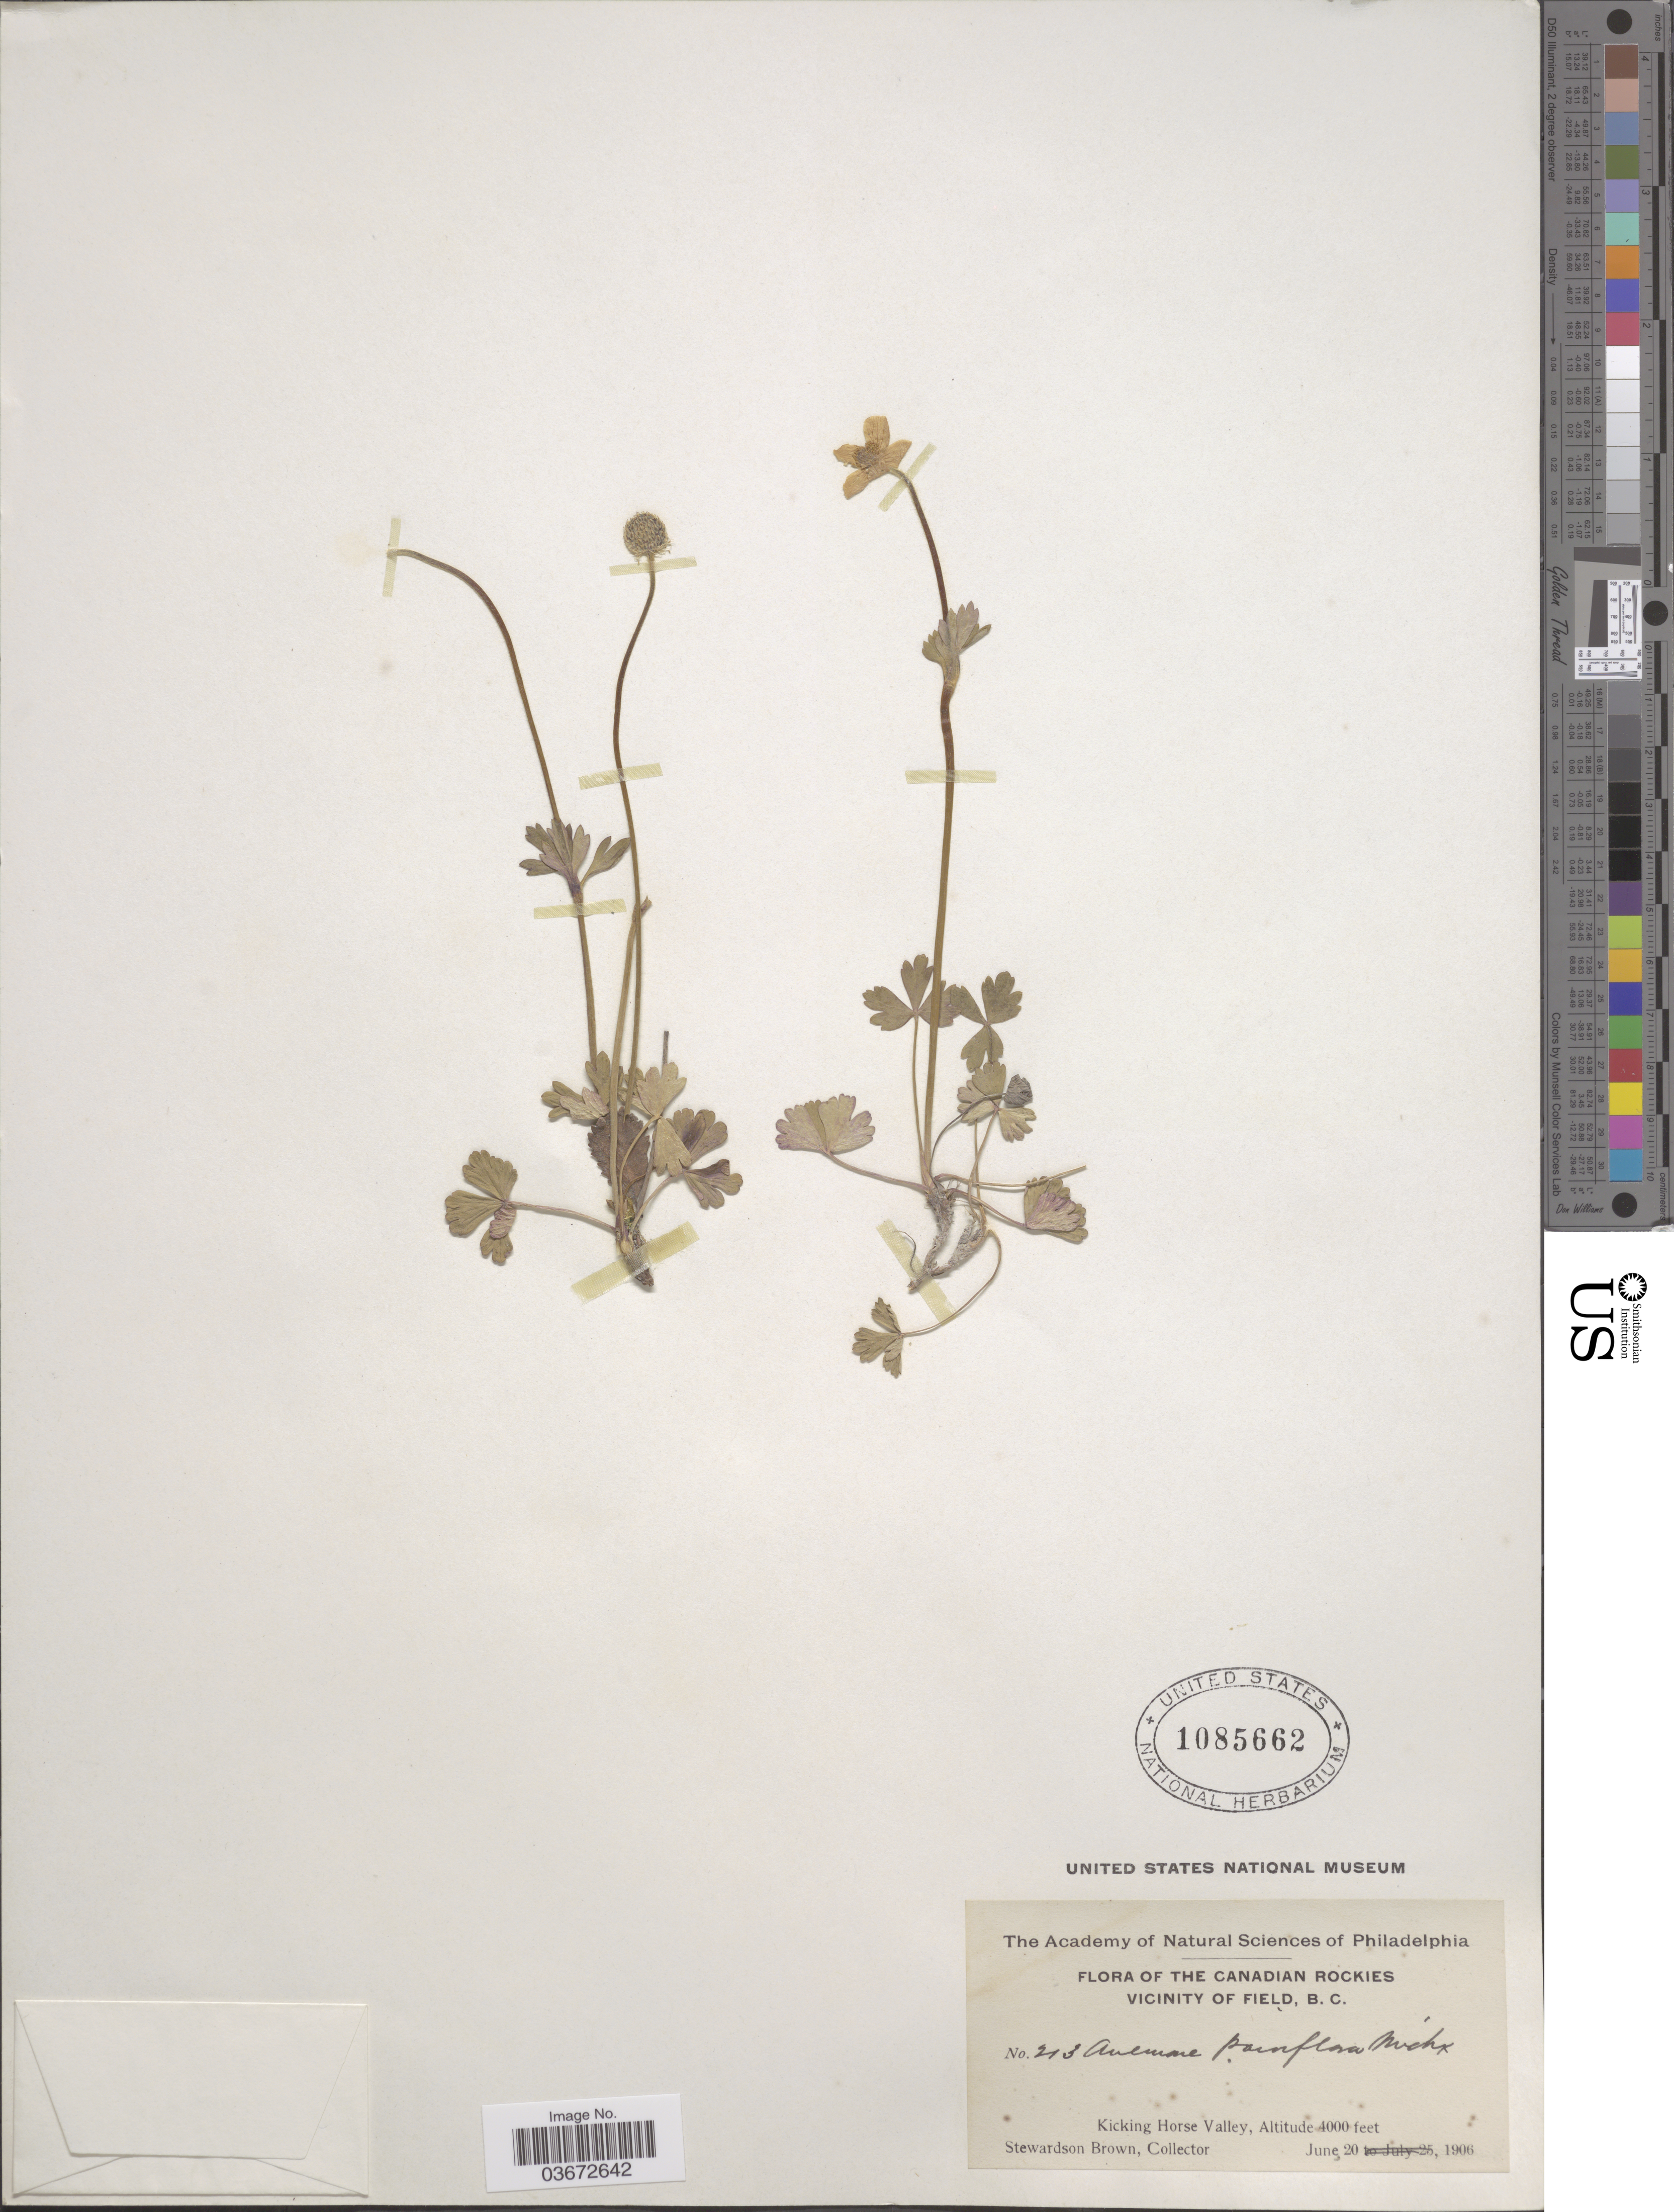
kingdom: Plantae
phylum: Tracheophyta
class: Magnoliopsida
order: Ranunculales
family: Ranunculaceae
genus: Anemone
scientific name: Anemone parviflora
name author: Michx.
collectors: S. Brown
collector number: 213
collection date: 1906-06-20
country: Canada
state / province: British Columbia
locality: The Canadian Rockies. Vicinity of Field. Kicking Horse Valley.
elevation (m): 1219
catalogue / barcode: US 1085662